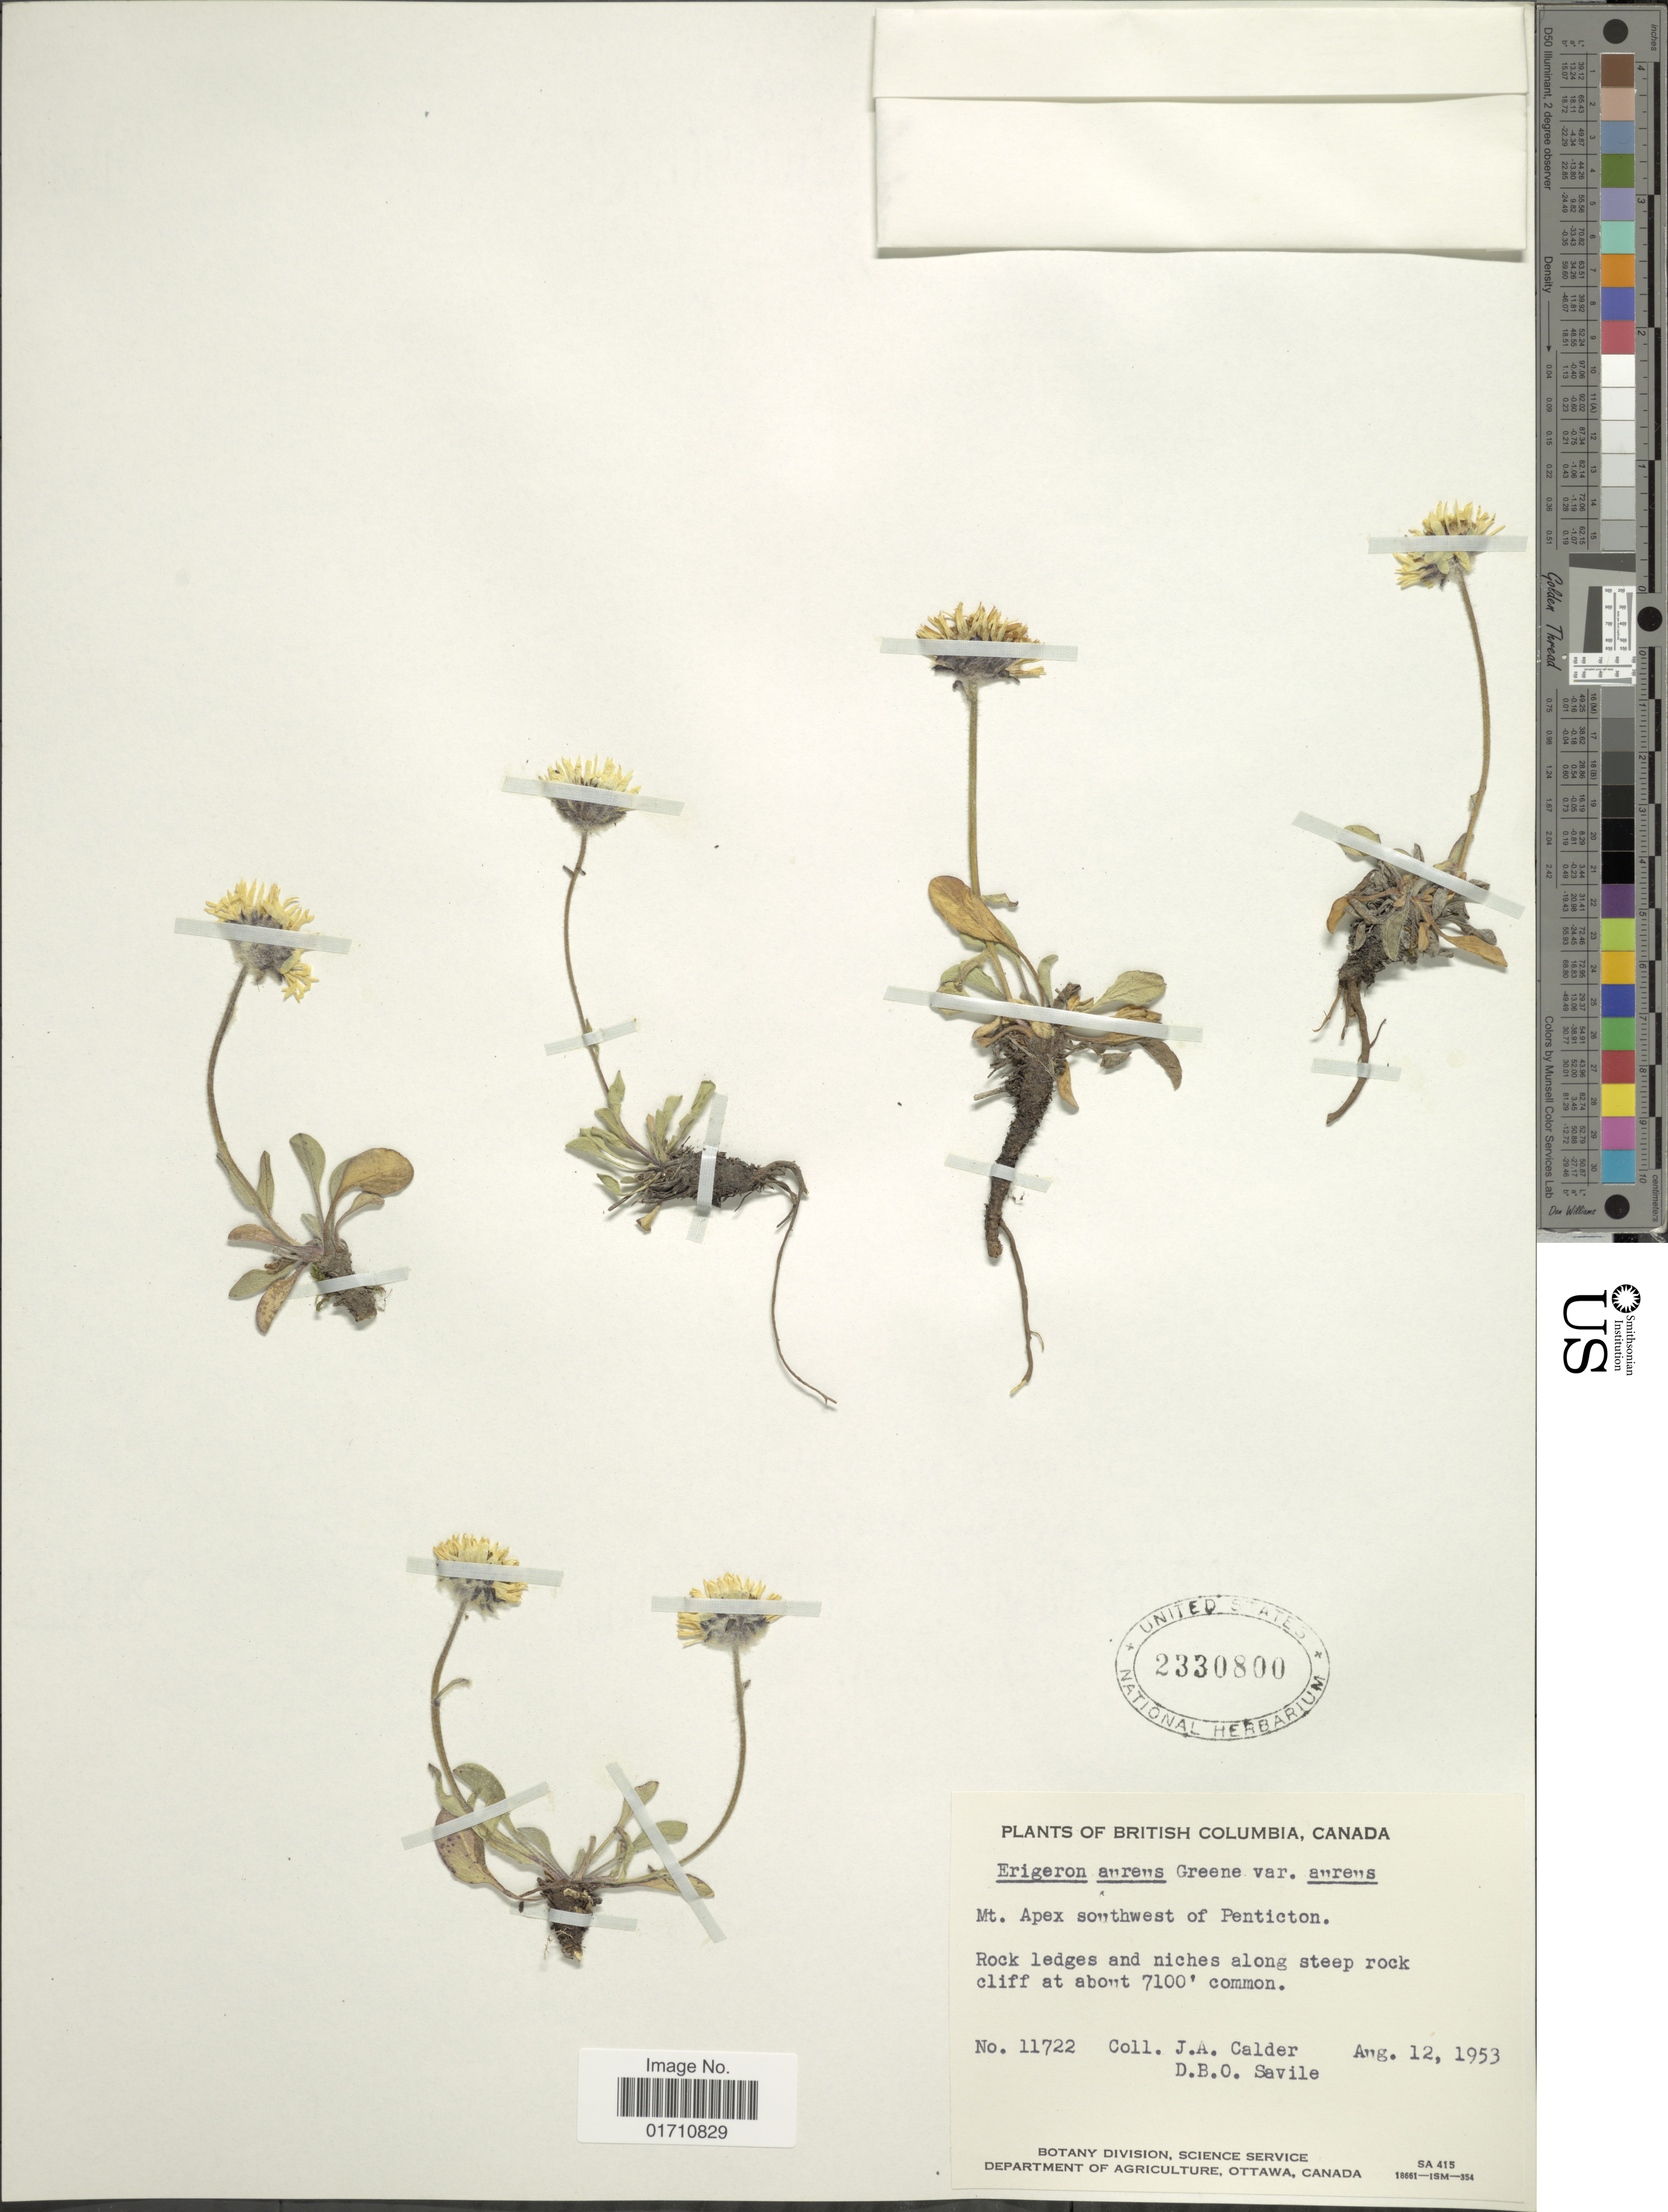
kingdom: Plantae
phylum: Tracheophyta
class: Magnoliopsida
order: Asterales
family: Asteraceae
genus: Erigeron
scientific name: Erigeron aureus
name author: Greene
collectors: J. A. Calder & D. Savile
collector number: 11722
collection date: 1953-08-12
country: Canada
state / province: British Columbia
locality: Mt Apex southwest of Penticton, Rock ledges and niches along steep rock cliff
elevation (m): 2164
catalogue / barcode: US 2330800